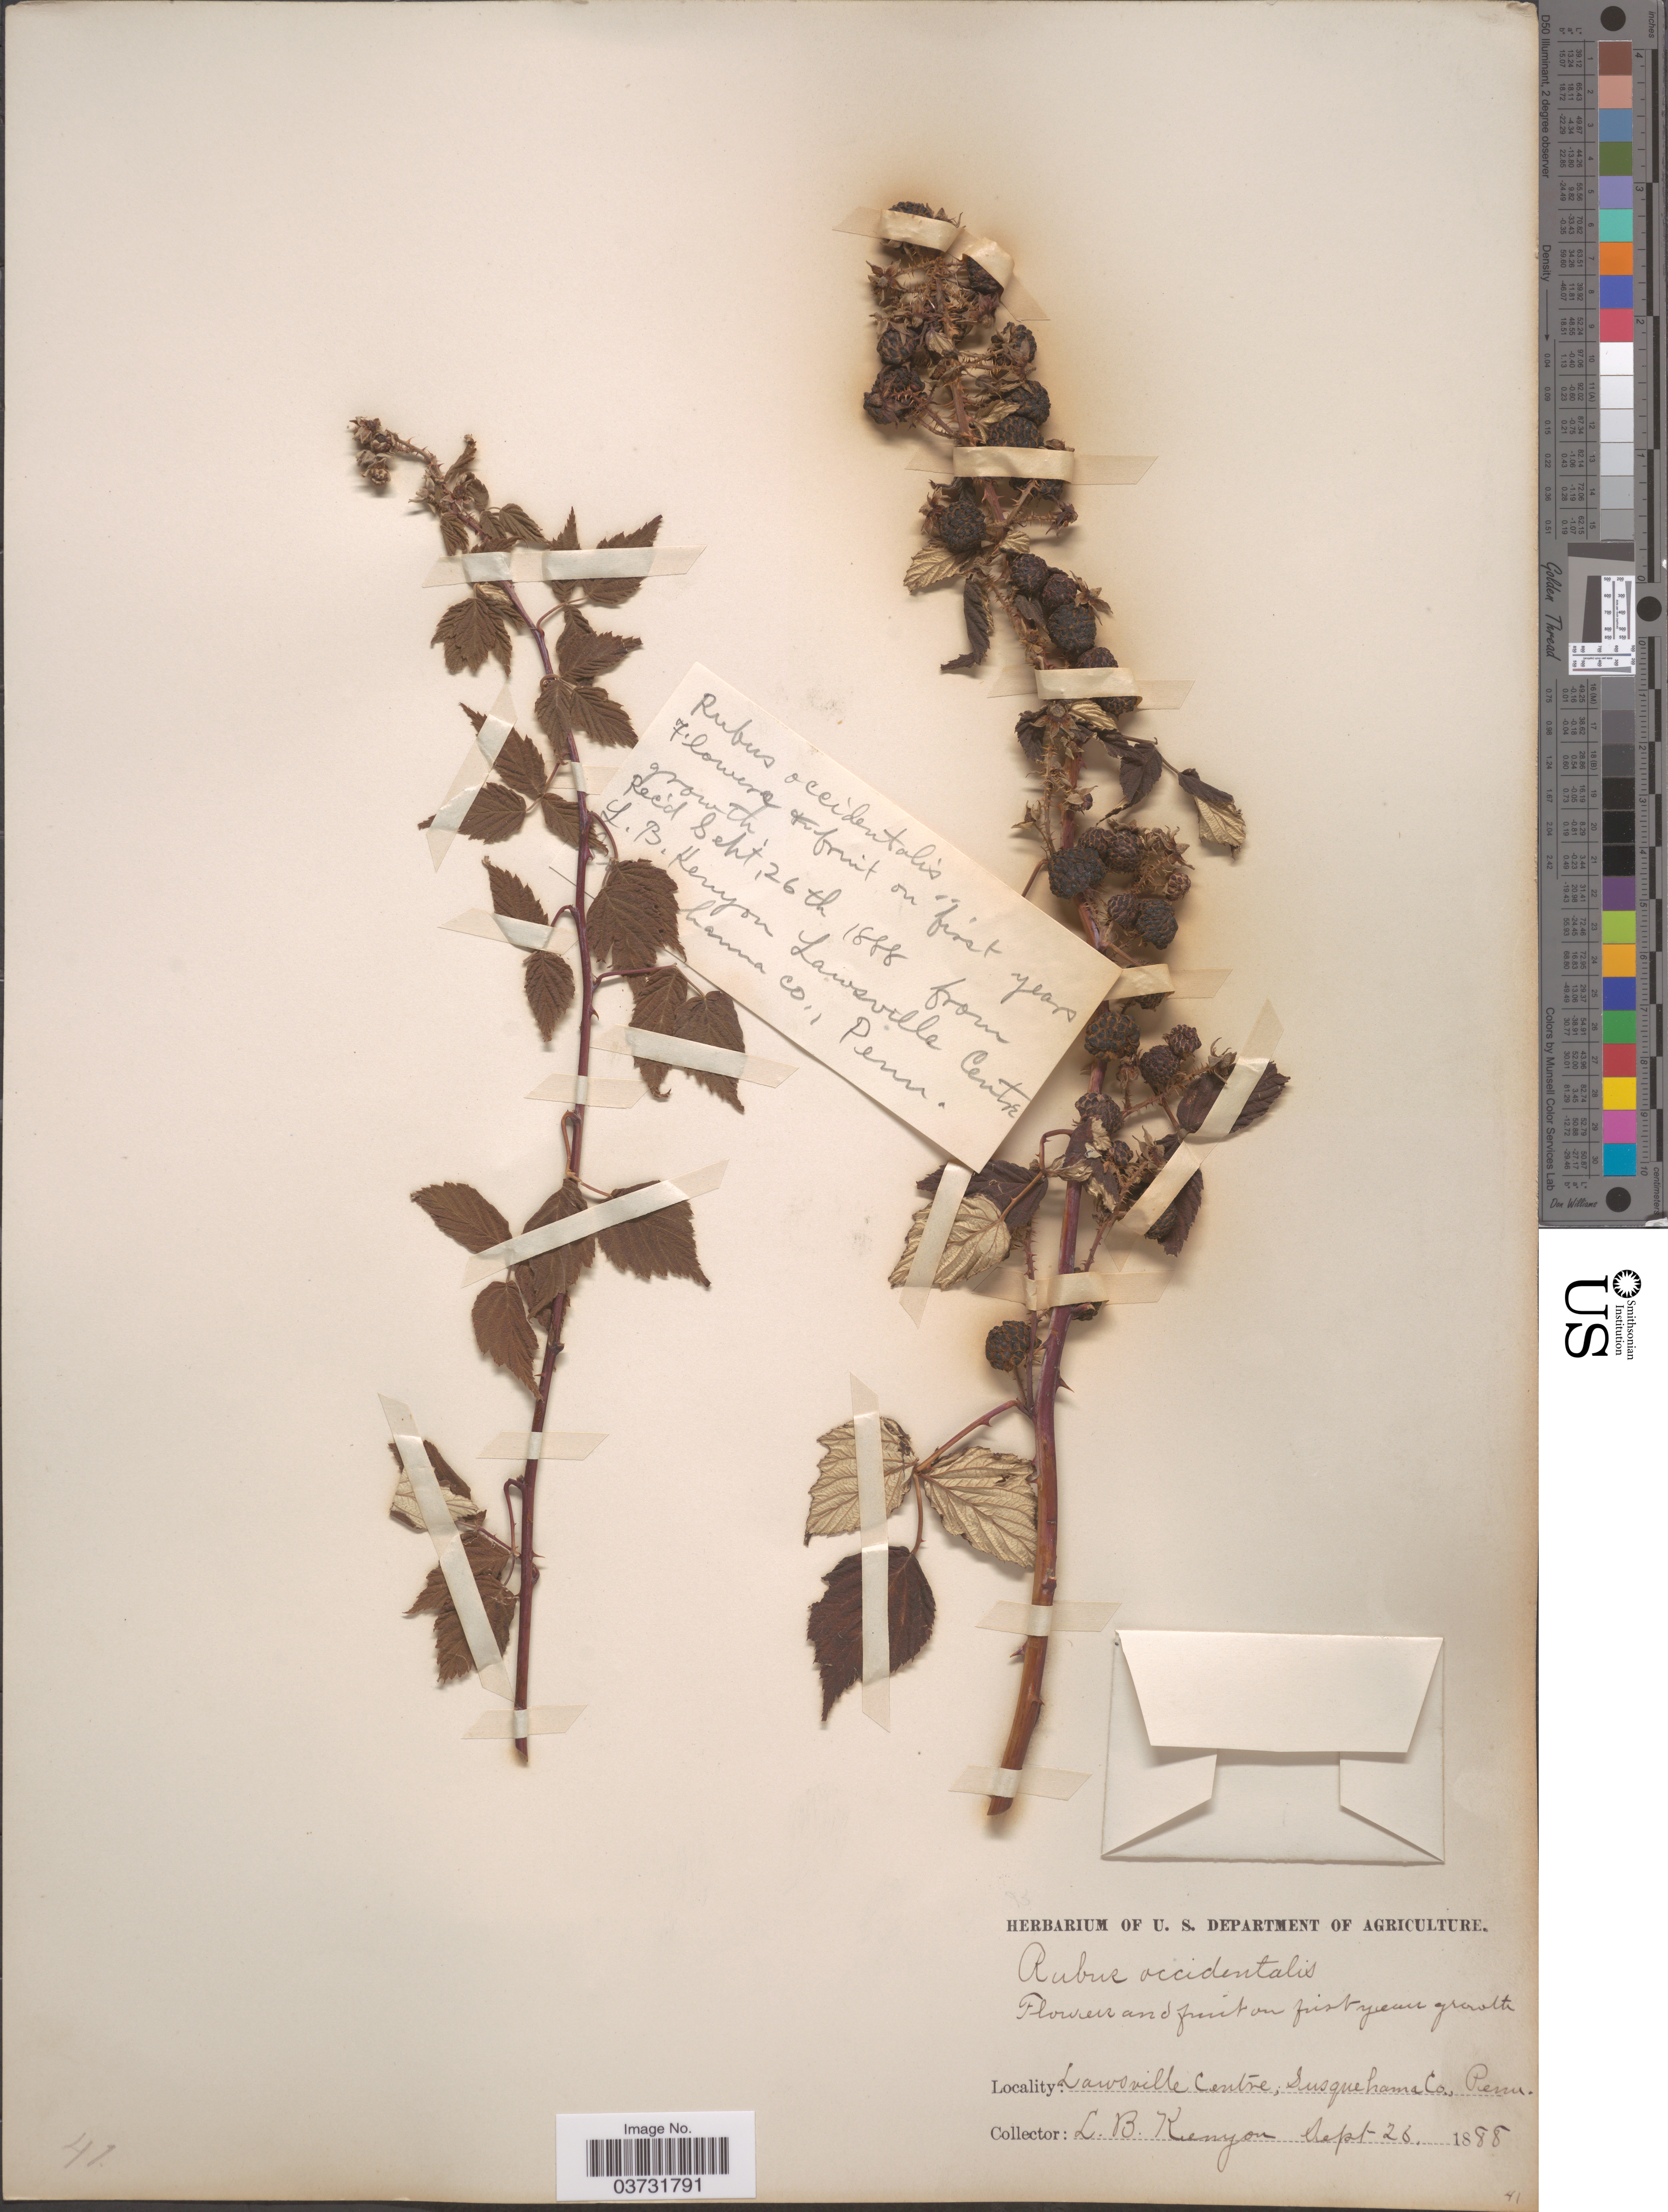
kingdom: Plantae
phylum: Tracheophyta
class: Magnoliopsida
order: Rosales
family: Rosaceae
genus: Rubus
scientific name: Rubus occidentalis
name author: L.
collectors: L. Kenyon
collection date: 1888-09-26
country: United States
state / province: Pennsylvania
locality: Lawsville Centre, Susquehanna Co.